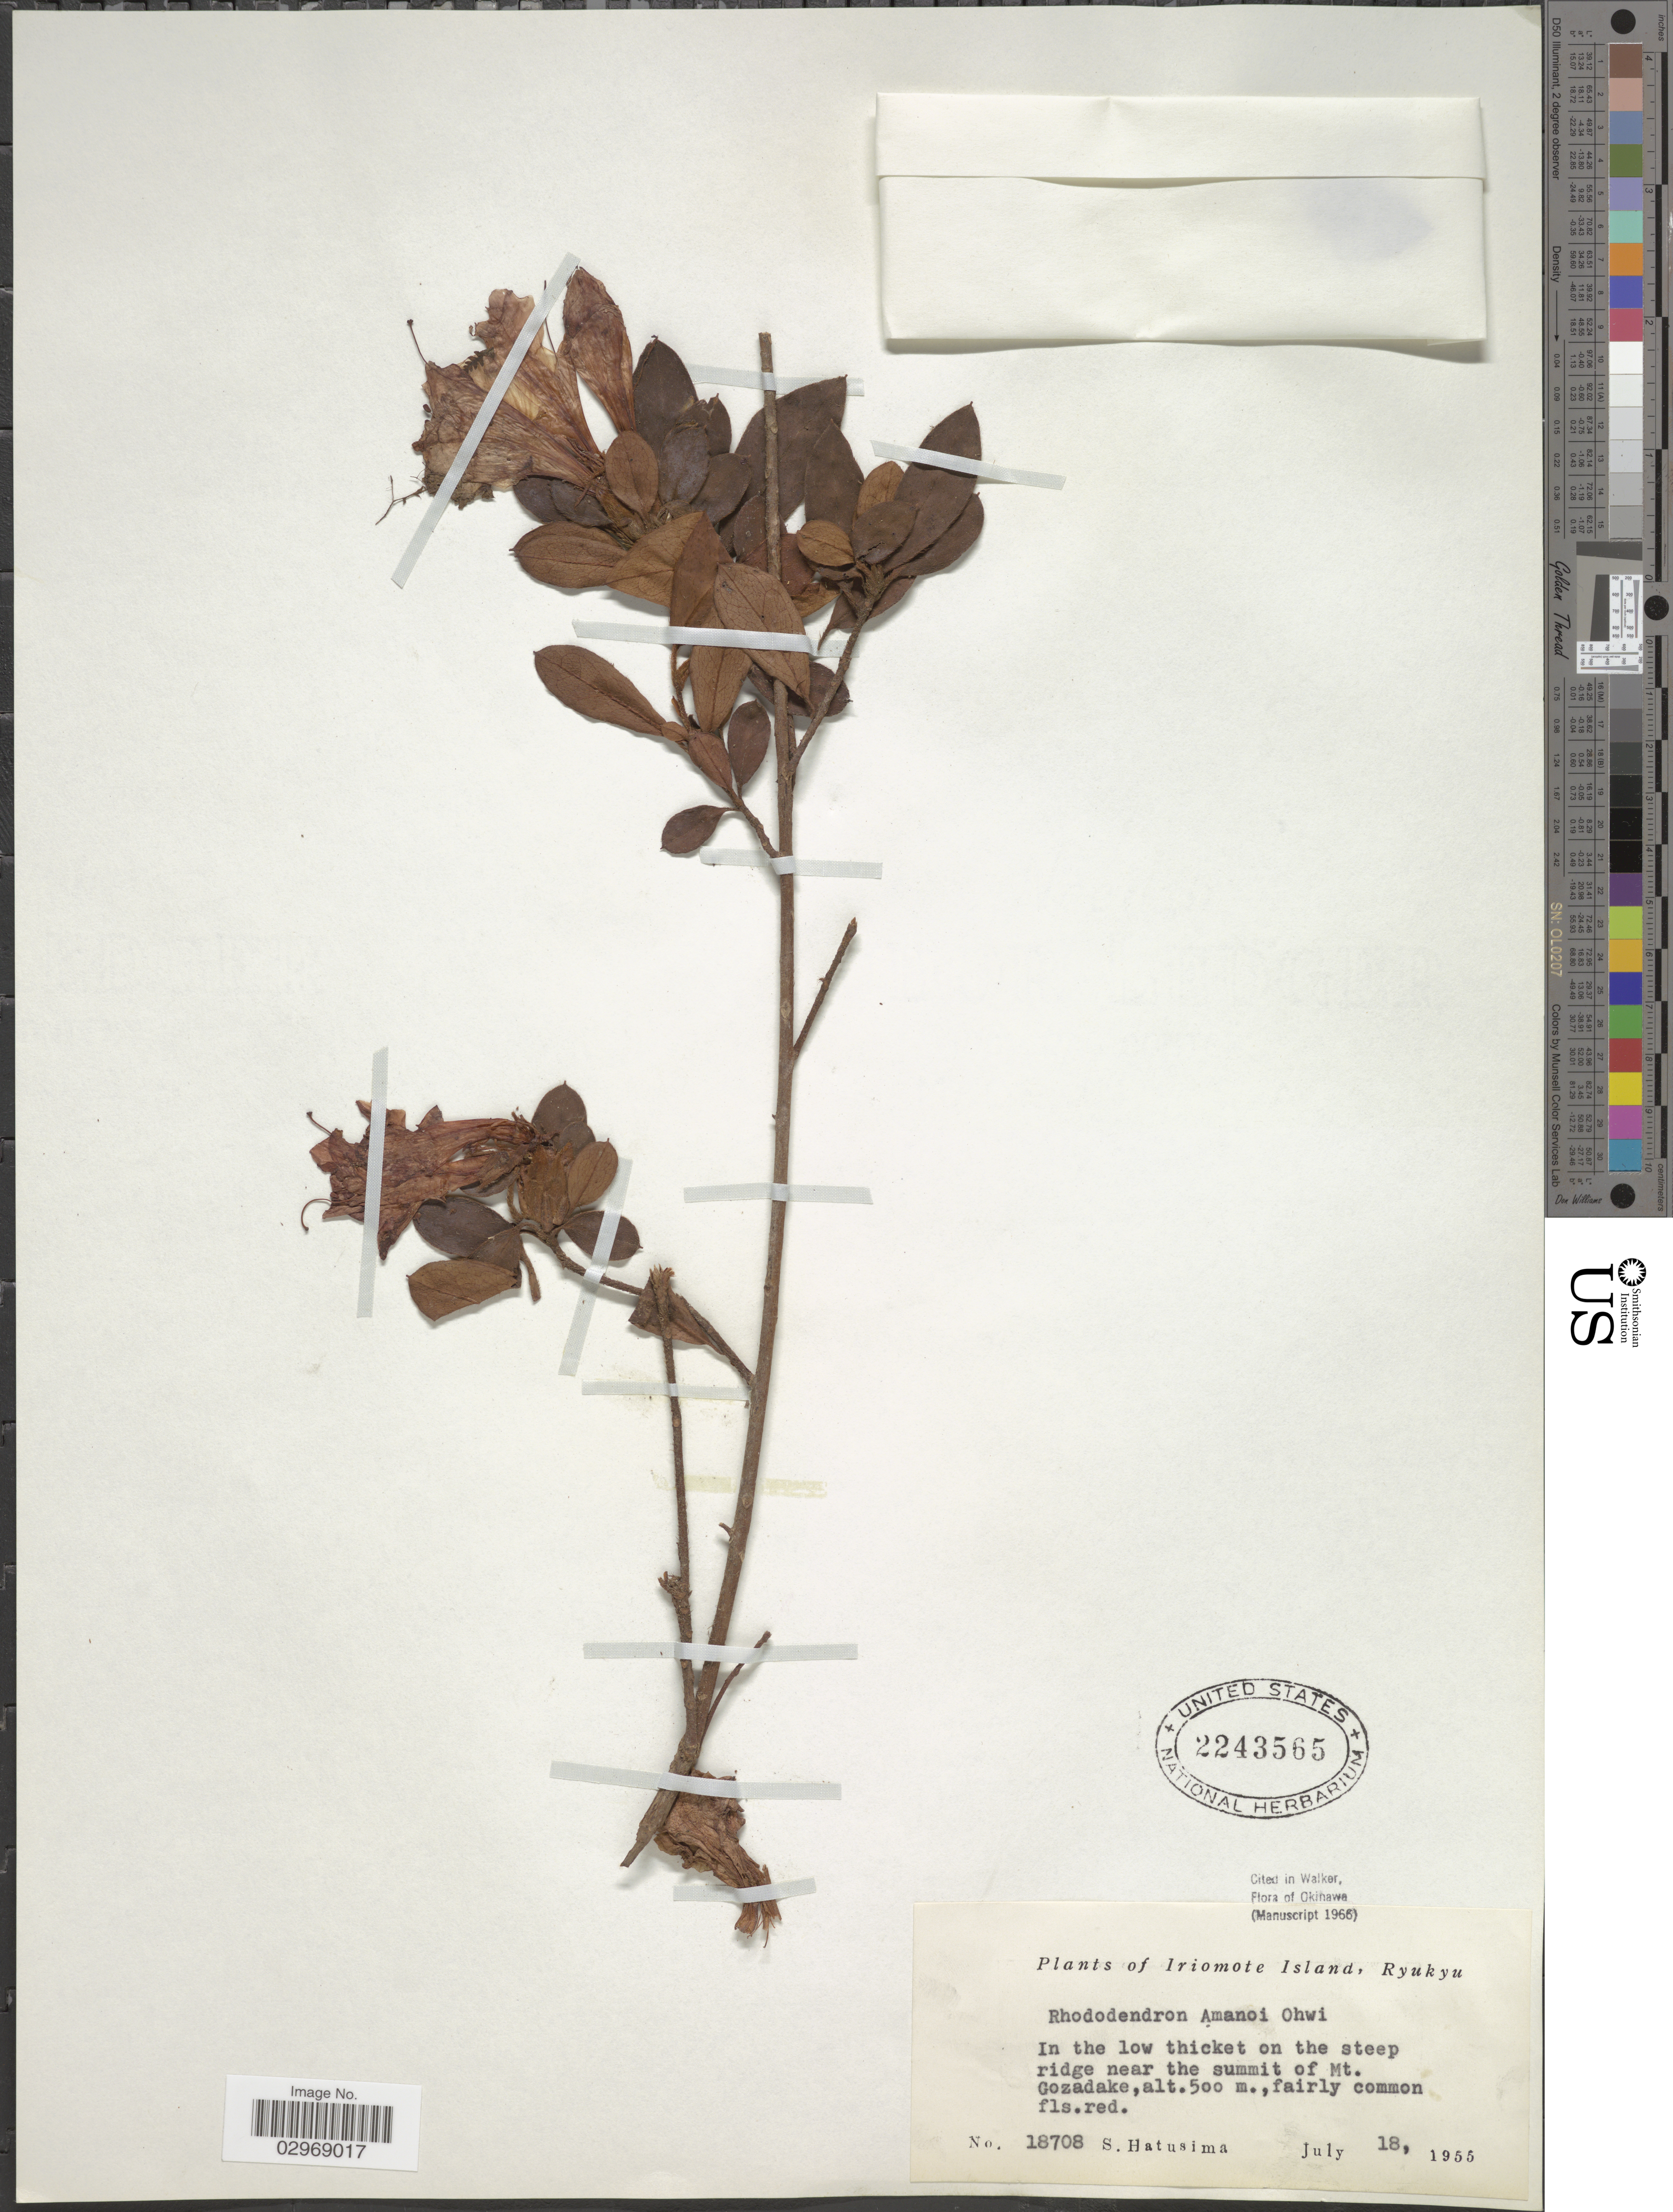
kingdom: Plantae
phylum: Tracheophyta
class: Magnoliopsida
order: Ericales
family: Ericaceae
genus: Rhododendron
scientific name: Rhododendron amanoi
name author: Ohwi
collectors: S. Hatusima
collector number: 18708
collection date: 1955-07-18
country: Japan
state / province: Okinawa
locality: Iriomote Island, Ryukyu. In the low thicket on the steep ridge near the summit of Mt. Gozadake.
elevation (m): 500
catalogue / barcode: US 2243565